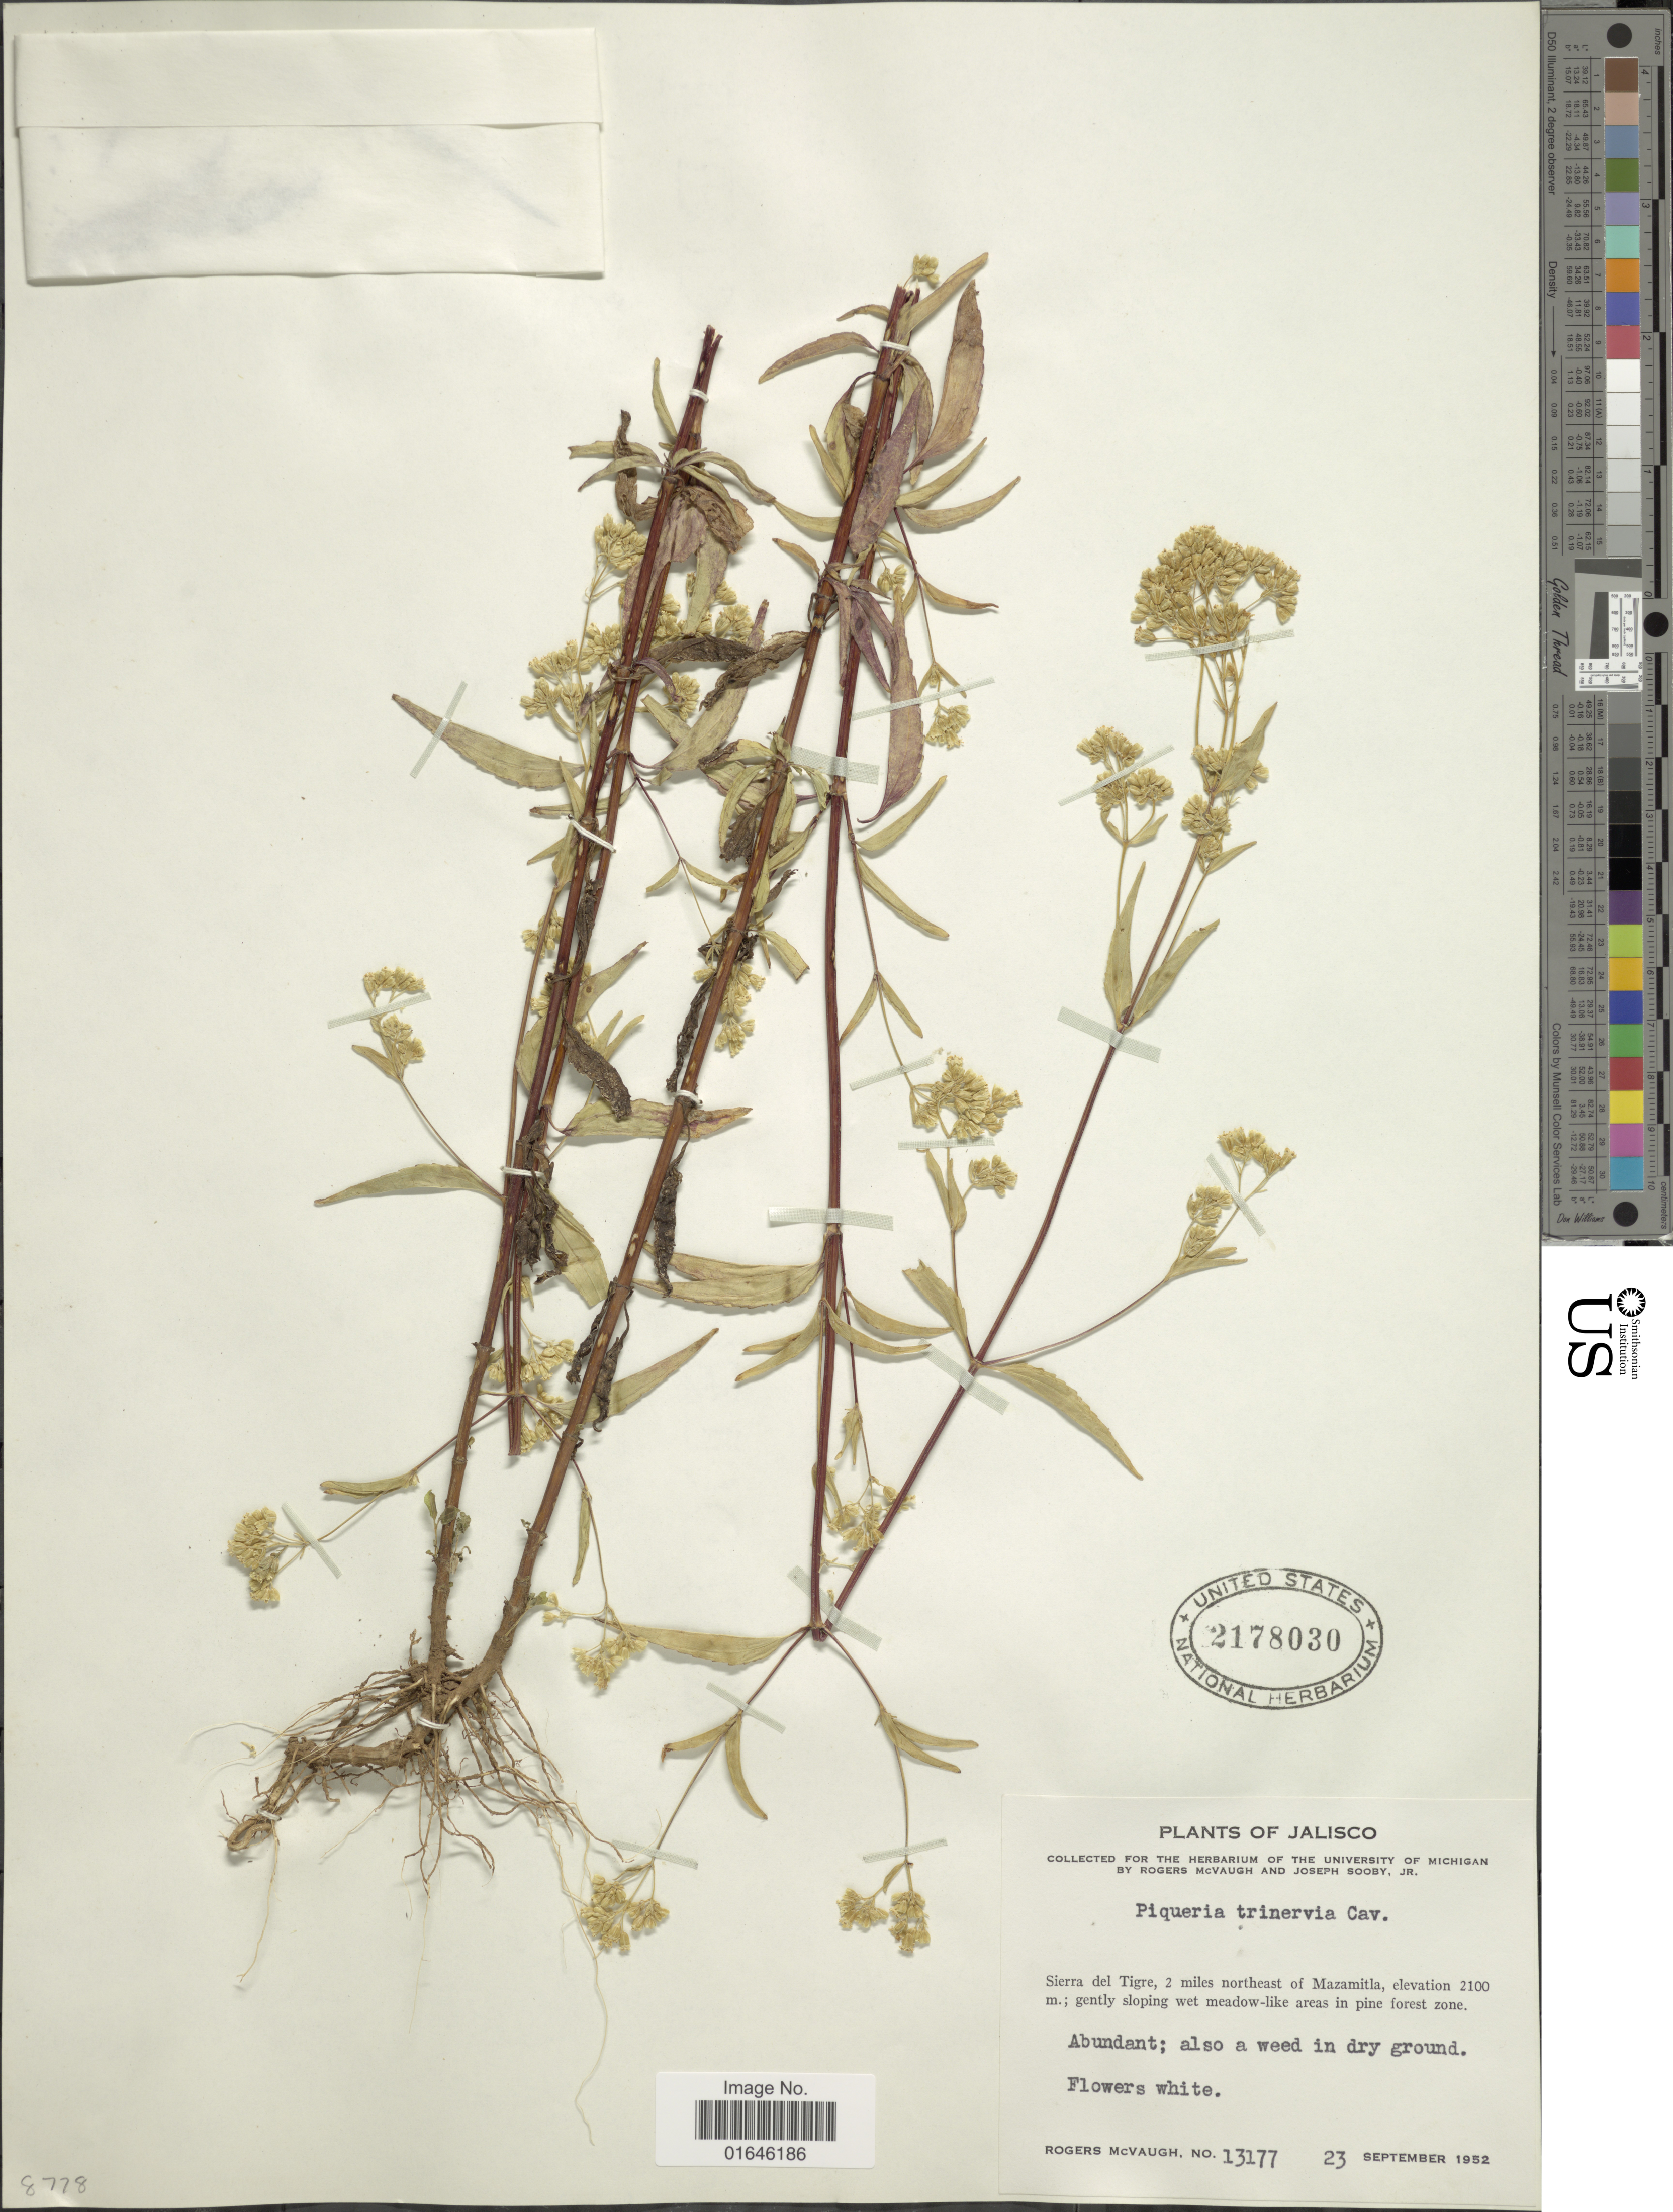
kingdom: Plantae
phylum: Tracheophyta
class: Magnoliopsida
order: Asterales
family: Asteraceae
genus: Piqueria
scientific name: Piqueria trinervia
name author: Cav.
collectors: R. McVaugh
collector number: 13177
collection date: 1952-09-23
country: Mexico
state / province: Jalisco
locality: Sierra del Tigre, 2 miles northeast of Mazamitla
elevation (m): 2100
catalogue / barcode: US 2178030